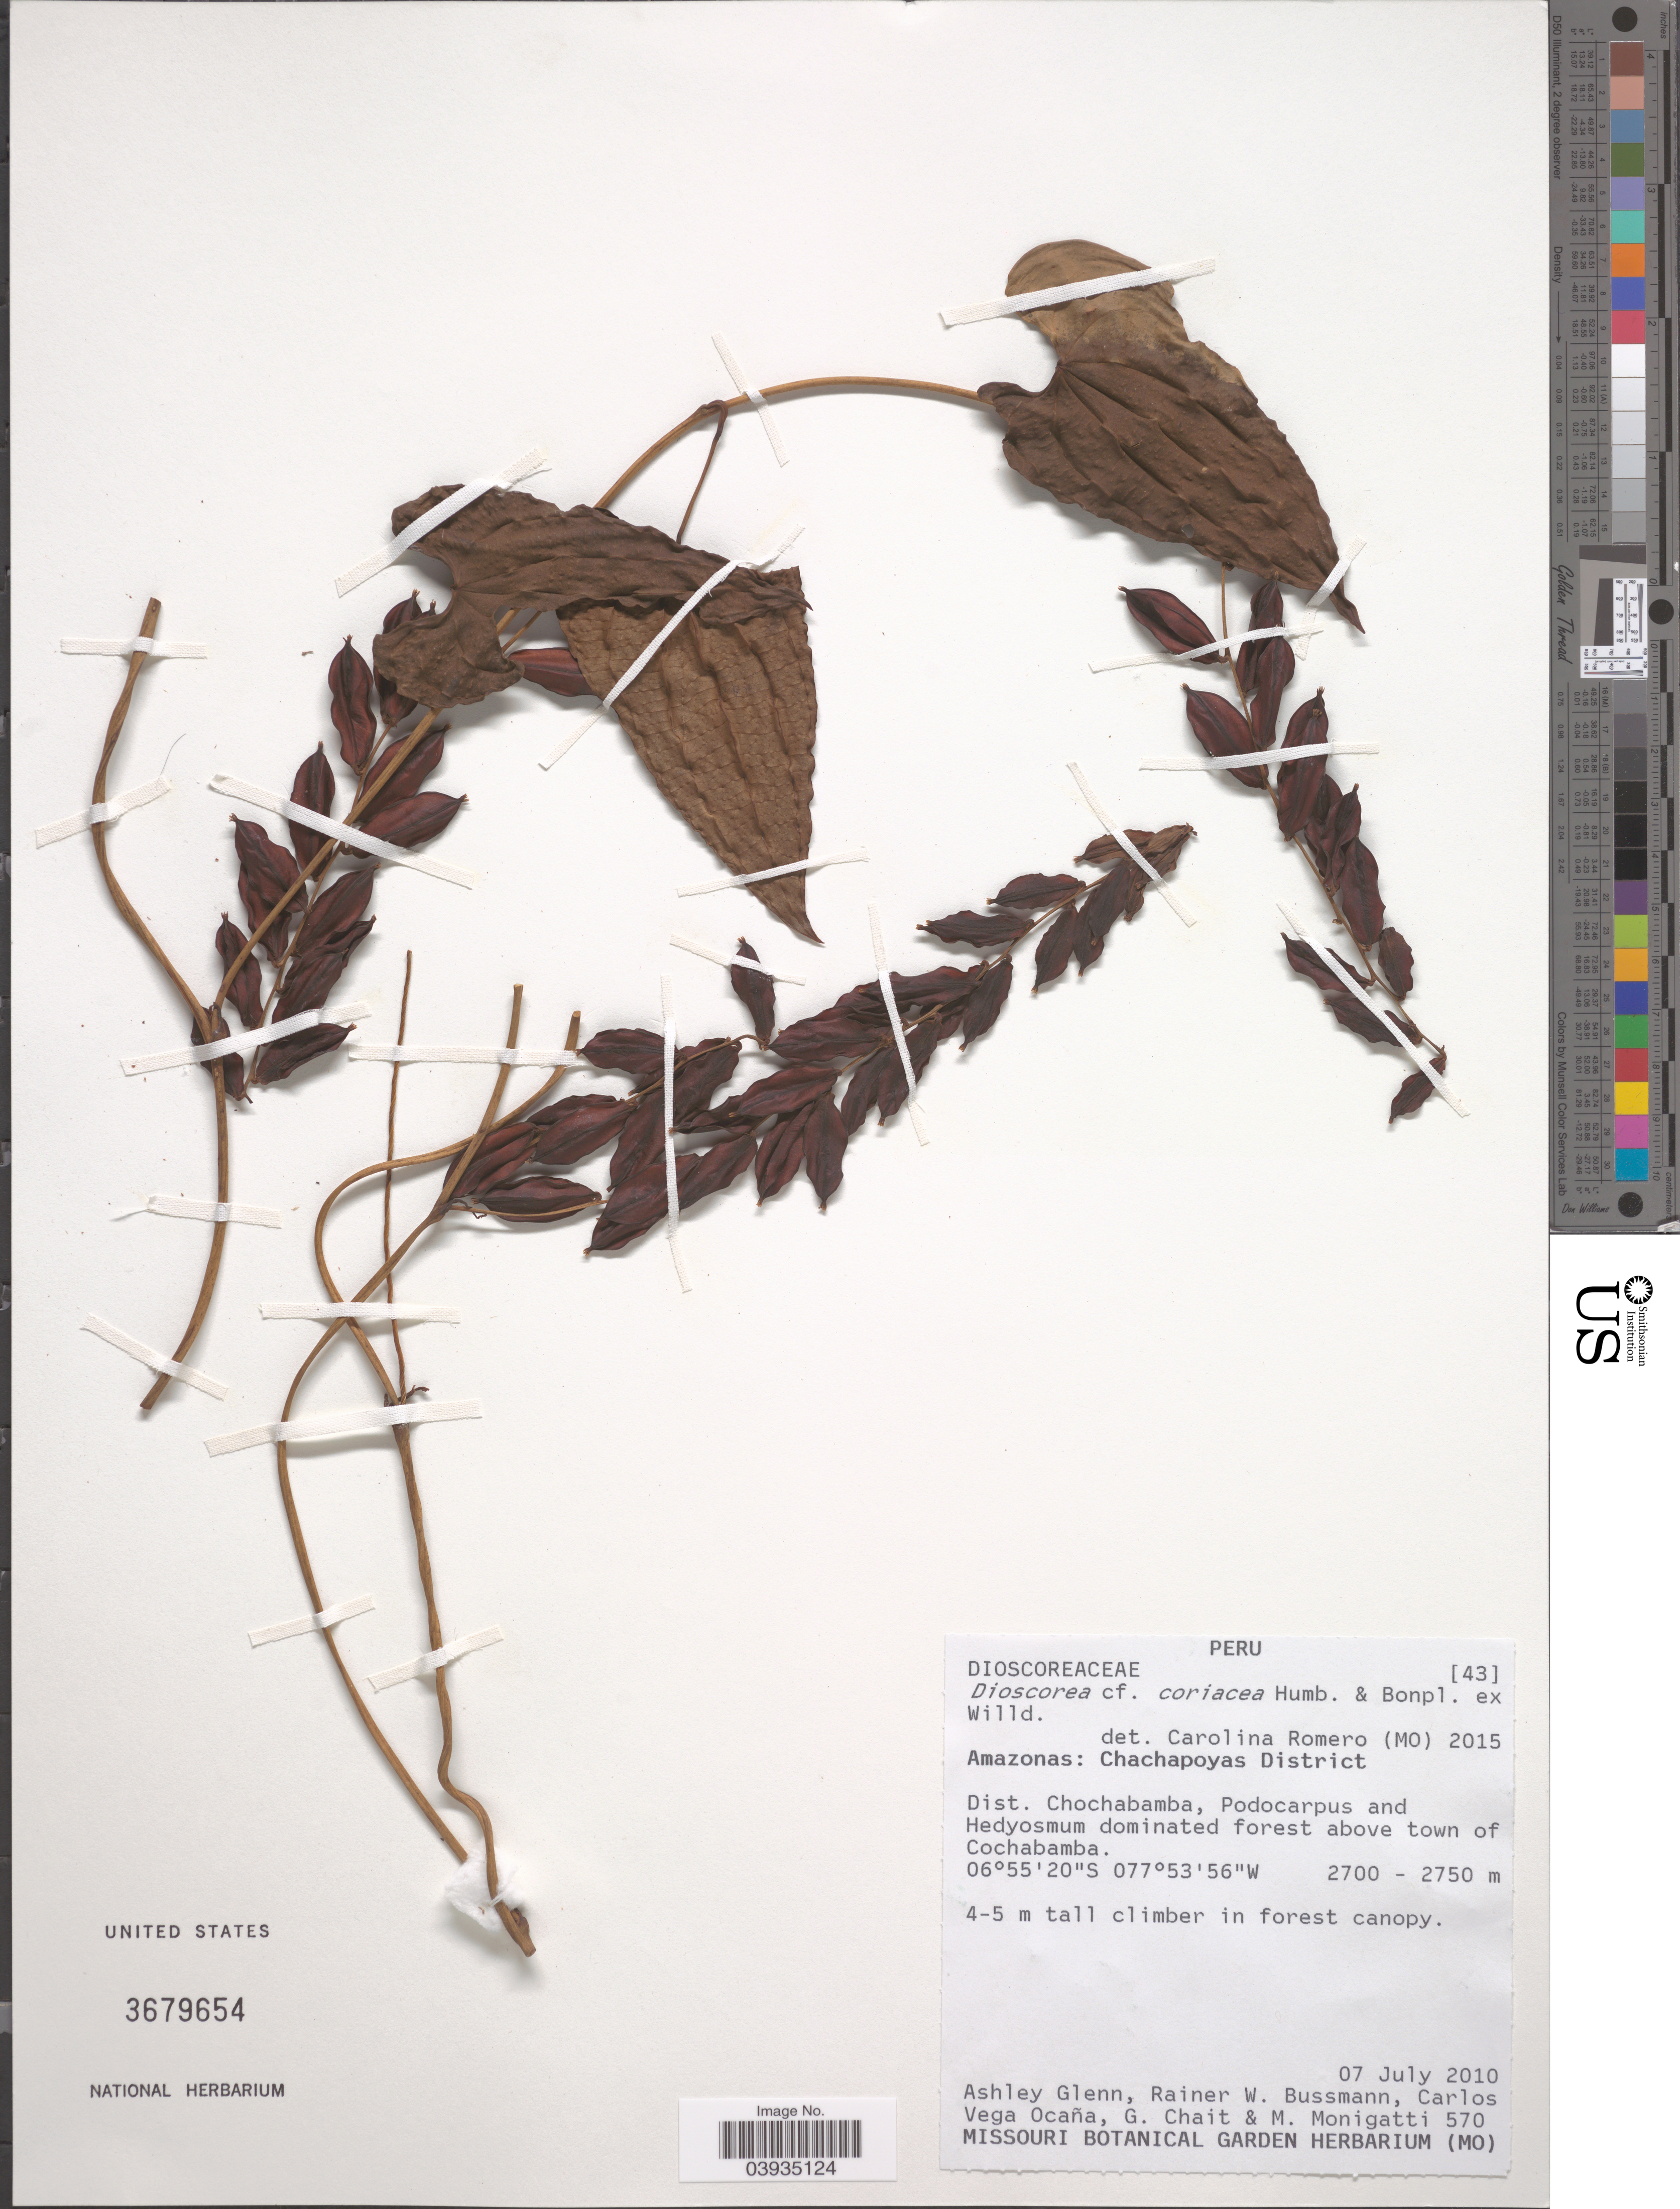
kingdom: Plantae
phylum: Tracheophyta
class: Liliopsida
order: Dioscoreales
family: Dioscoreaceae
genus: Dioscorea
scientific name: Dioscorea coriacea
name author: Humb. & Bonpl. ex Willd.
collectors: A. Glenn, R. W. Bussmann, C. Ocaña, G. Chait & M. Monigatti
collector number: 570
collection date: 2010-07-07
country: Peru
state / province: Amazonas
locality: Chachapoyas District. Dist. Chochabamba, above town of Cochabamba.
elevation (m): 2700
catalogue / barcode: US 3679654